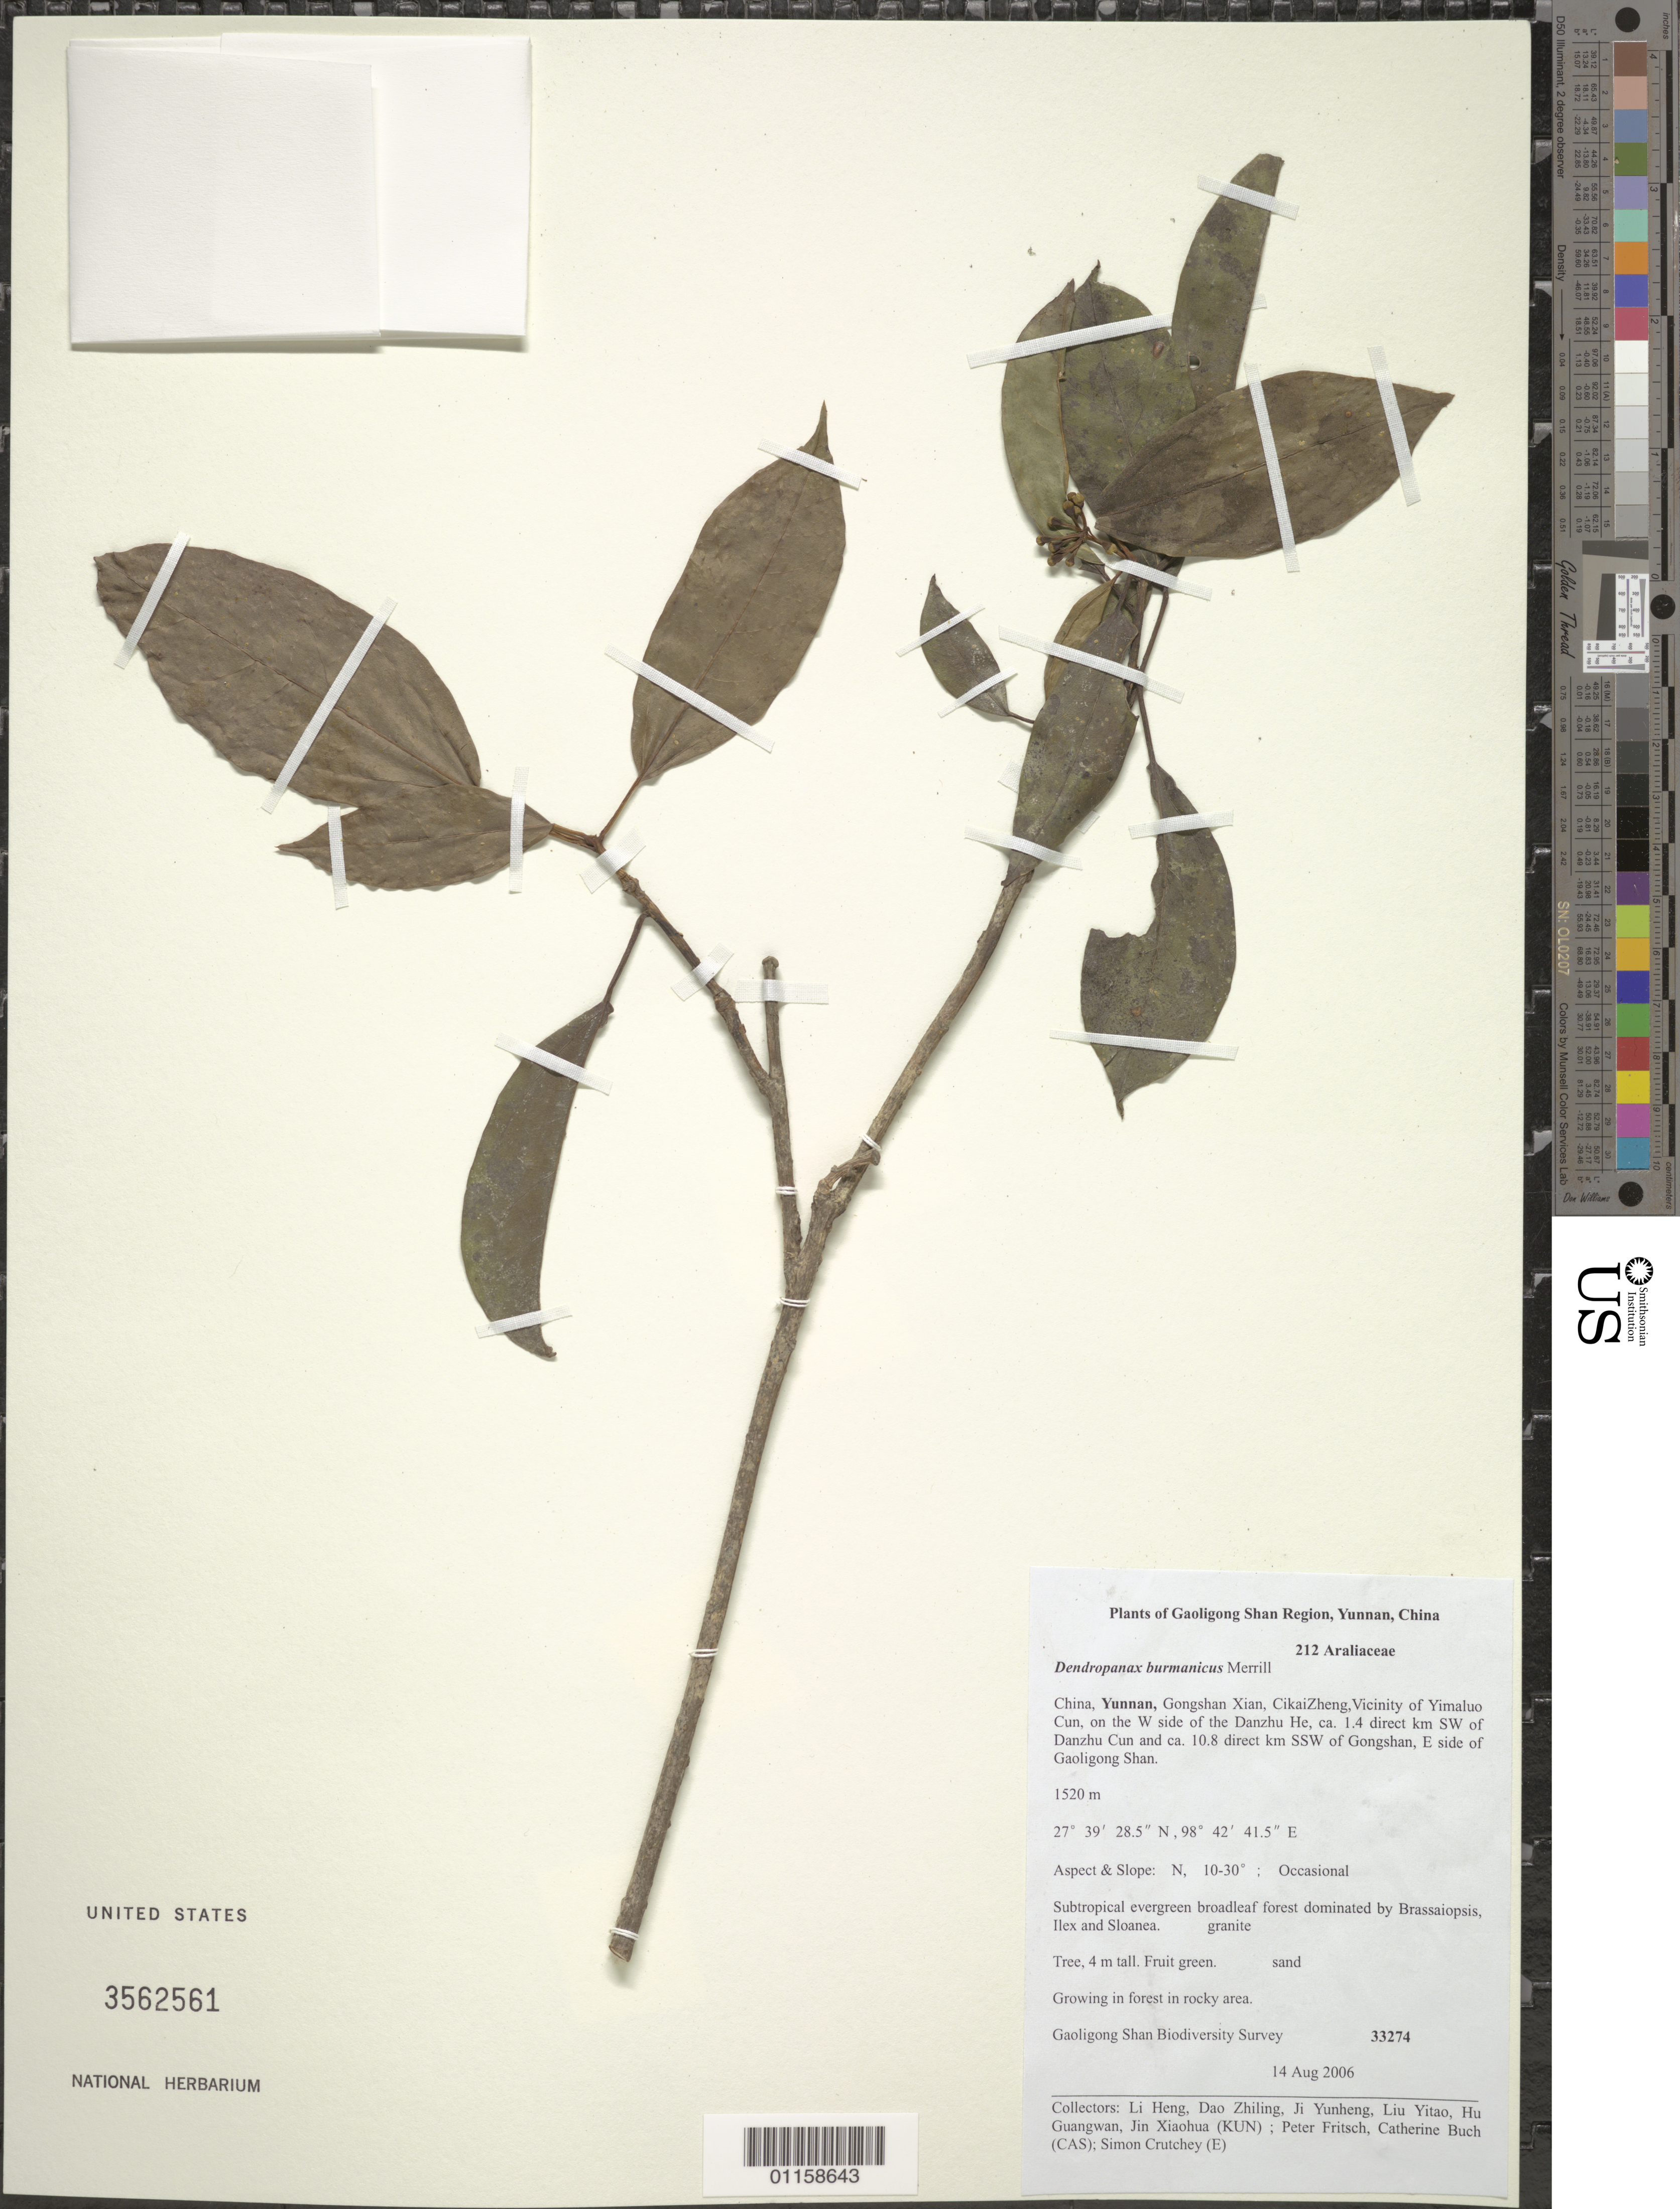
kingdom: Plantae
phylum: Tracheophyta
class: Magnoliopsida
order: Apiales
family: Araliaceae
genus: Dendropanax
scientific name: Dendropanax burmanicus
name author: Merr.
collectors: L. Heng, D. Zhiling, J. Yunheng, L. Yitao, H. Guangwan, J. Xiaohua, P. Fritsch, C. Buch & S. Crutchey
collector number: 33274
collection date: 2006-08-14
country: China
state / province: Yunnan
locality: Gongshan Xian, Cikai Zheng, Vicinity of Yimaluo Cun, on the W side of the Danzhu He, ca 1.4 direct km SW of Danzhu Cun and ca 10.8 direct km SSW of Gongshan, E side of Gaoligong Shan.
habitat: Tree, in subtropical evergreen broadleaf forest.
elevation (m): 1520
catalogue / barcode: US 3562561